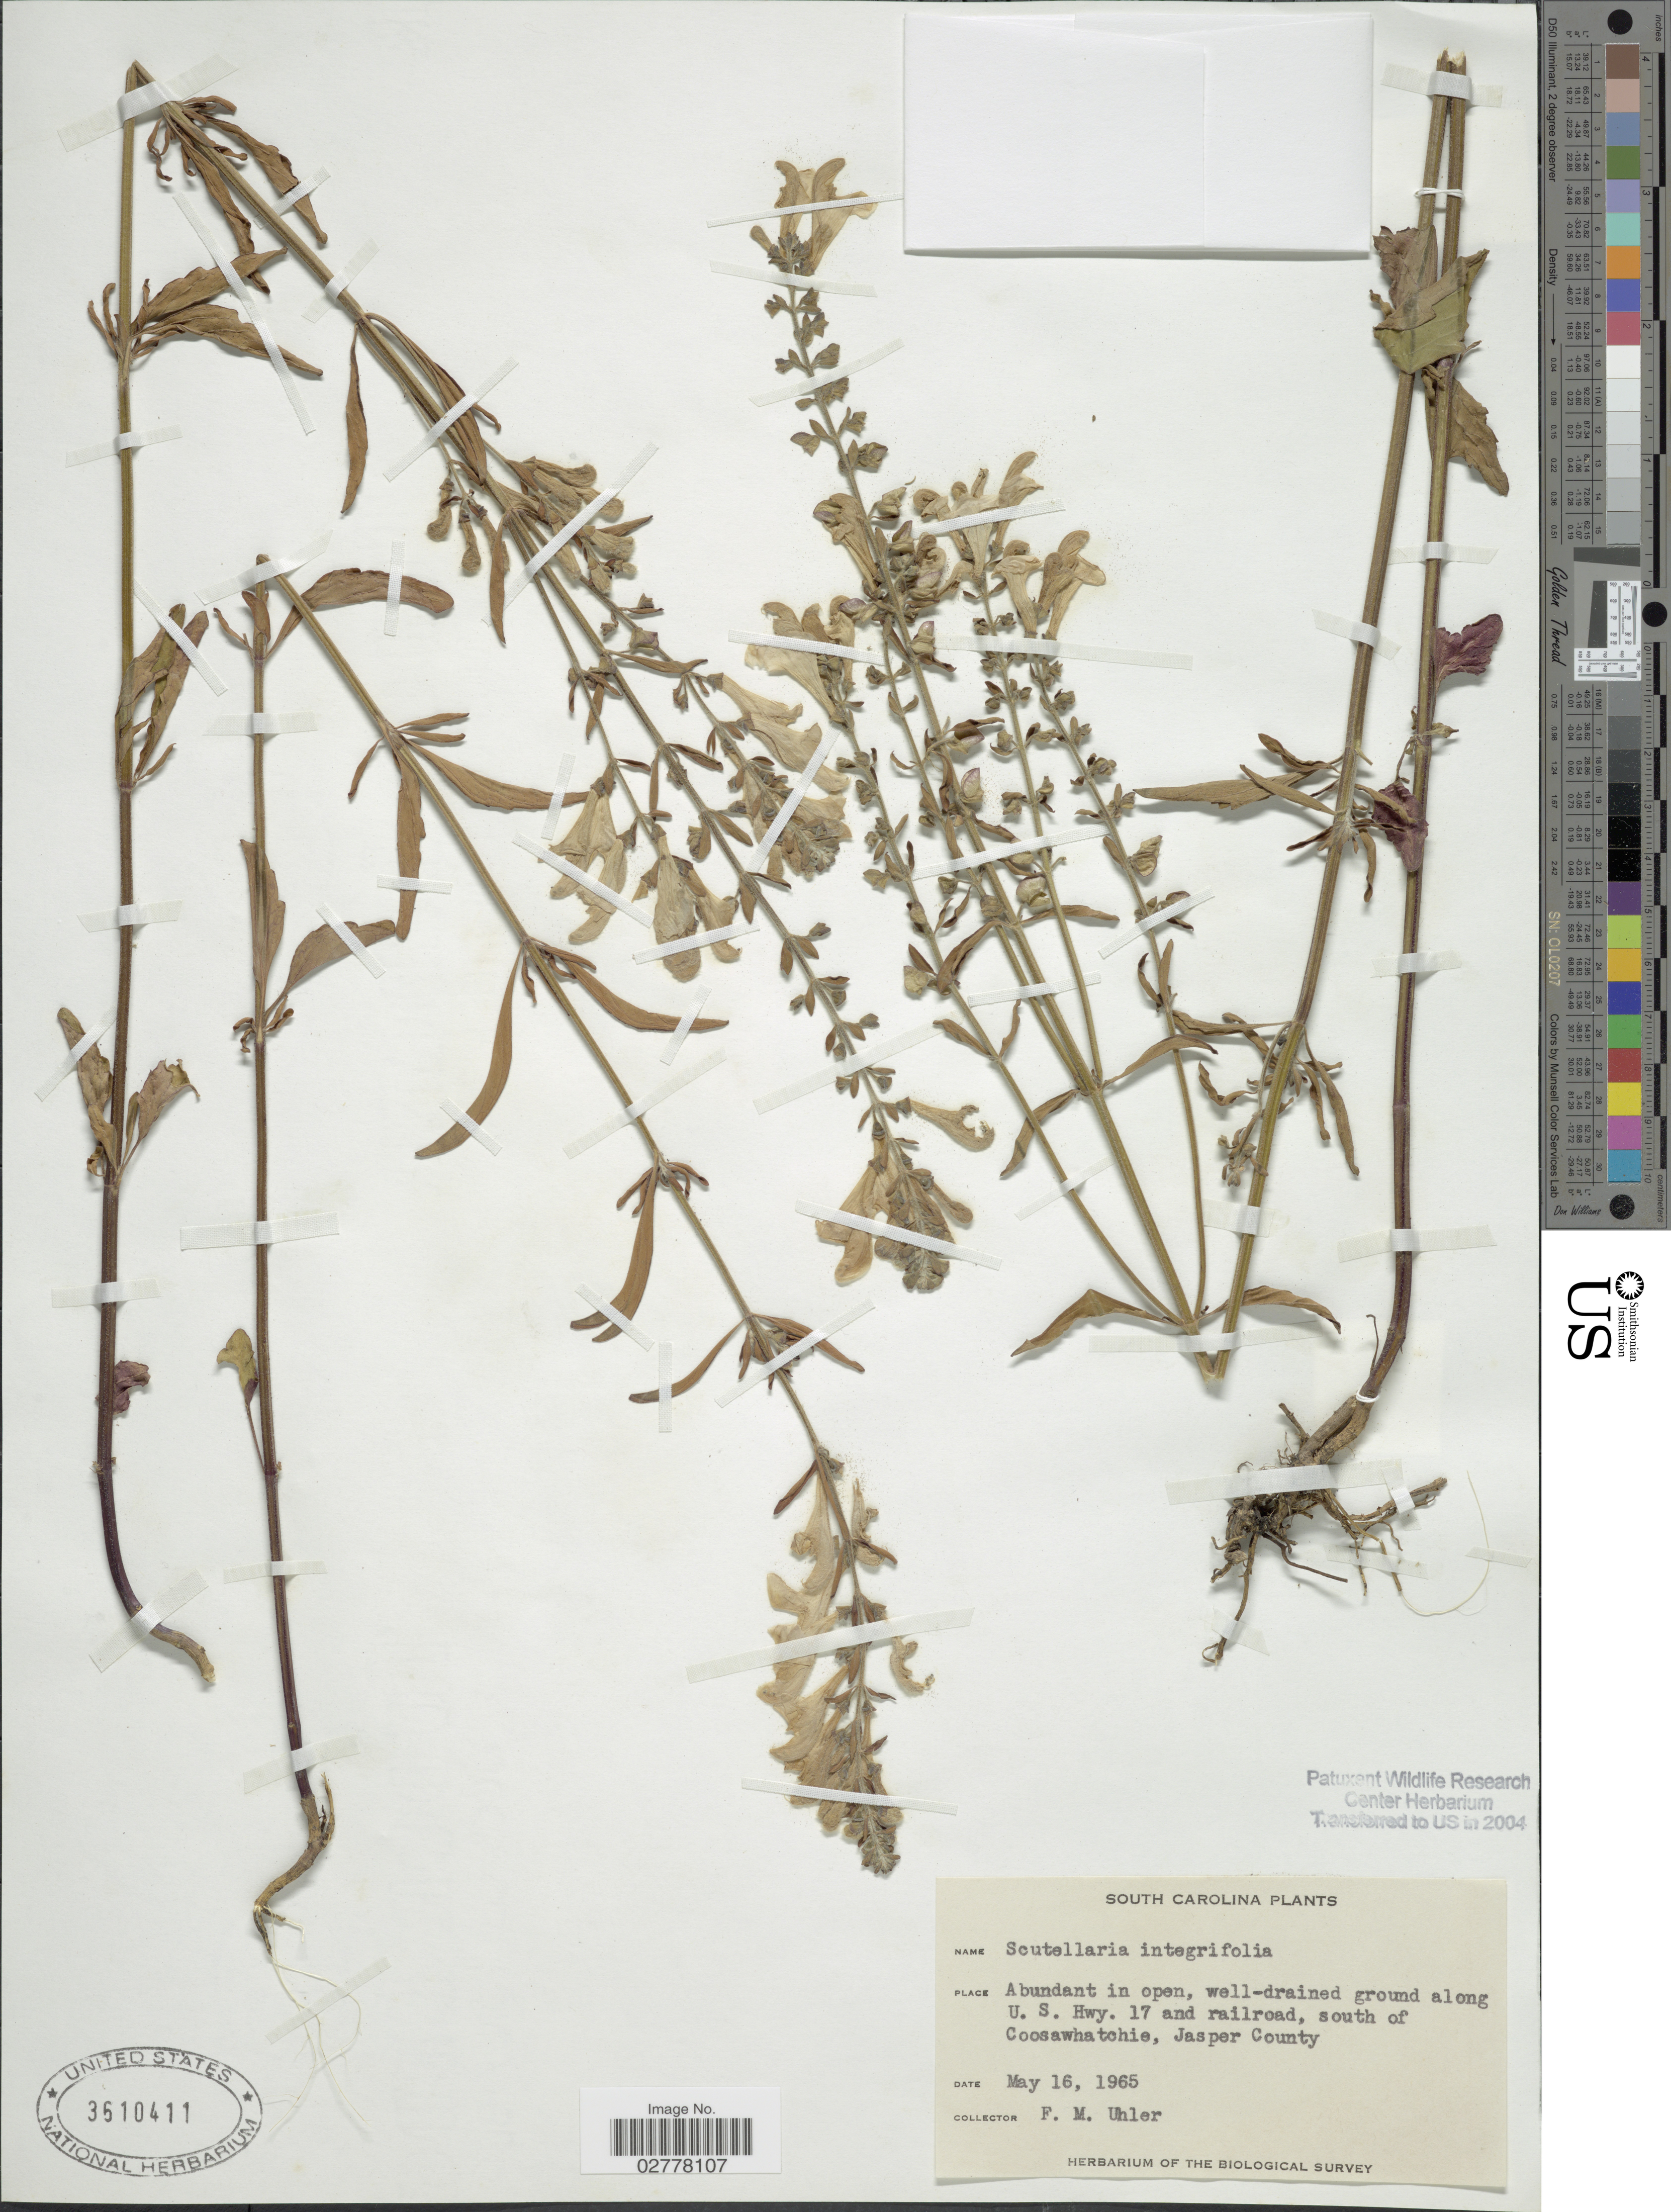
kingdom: Plantae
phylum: Tracheophyta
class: Magnoliopsida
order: Lamiales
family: Lamiaceae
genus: Scutellaria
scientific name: Scutellaria integrifolia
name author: L.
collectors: F. M. Uhler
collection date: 1965-05-16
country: United States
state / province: South Carolina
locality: Abundant in open, well-drained ground along U.S. Hwy. 17 and railroad, south of Coosawhatchie, Jasper County.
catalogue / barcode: US 3610411